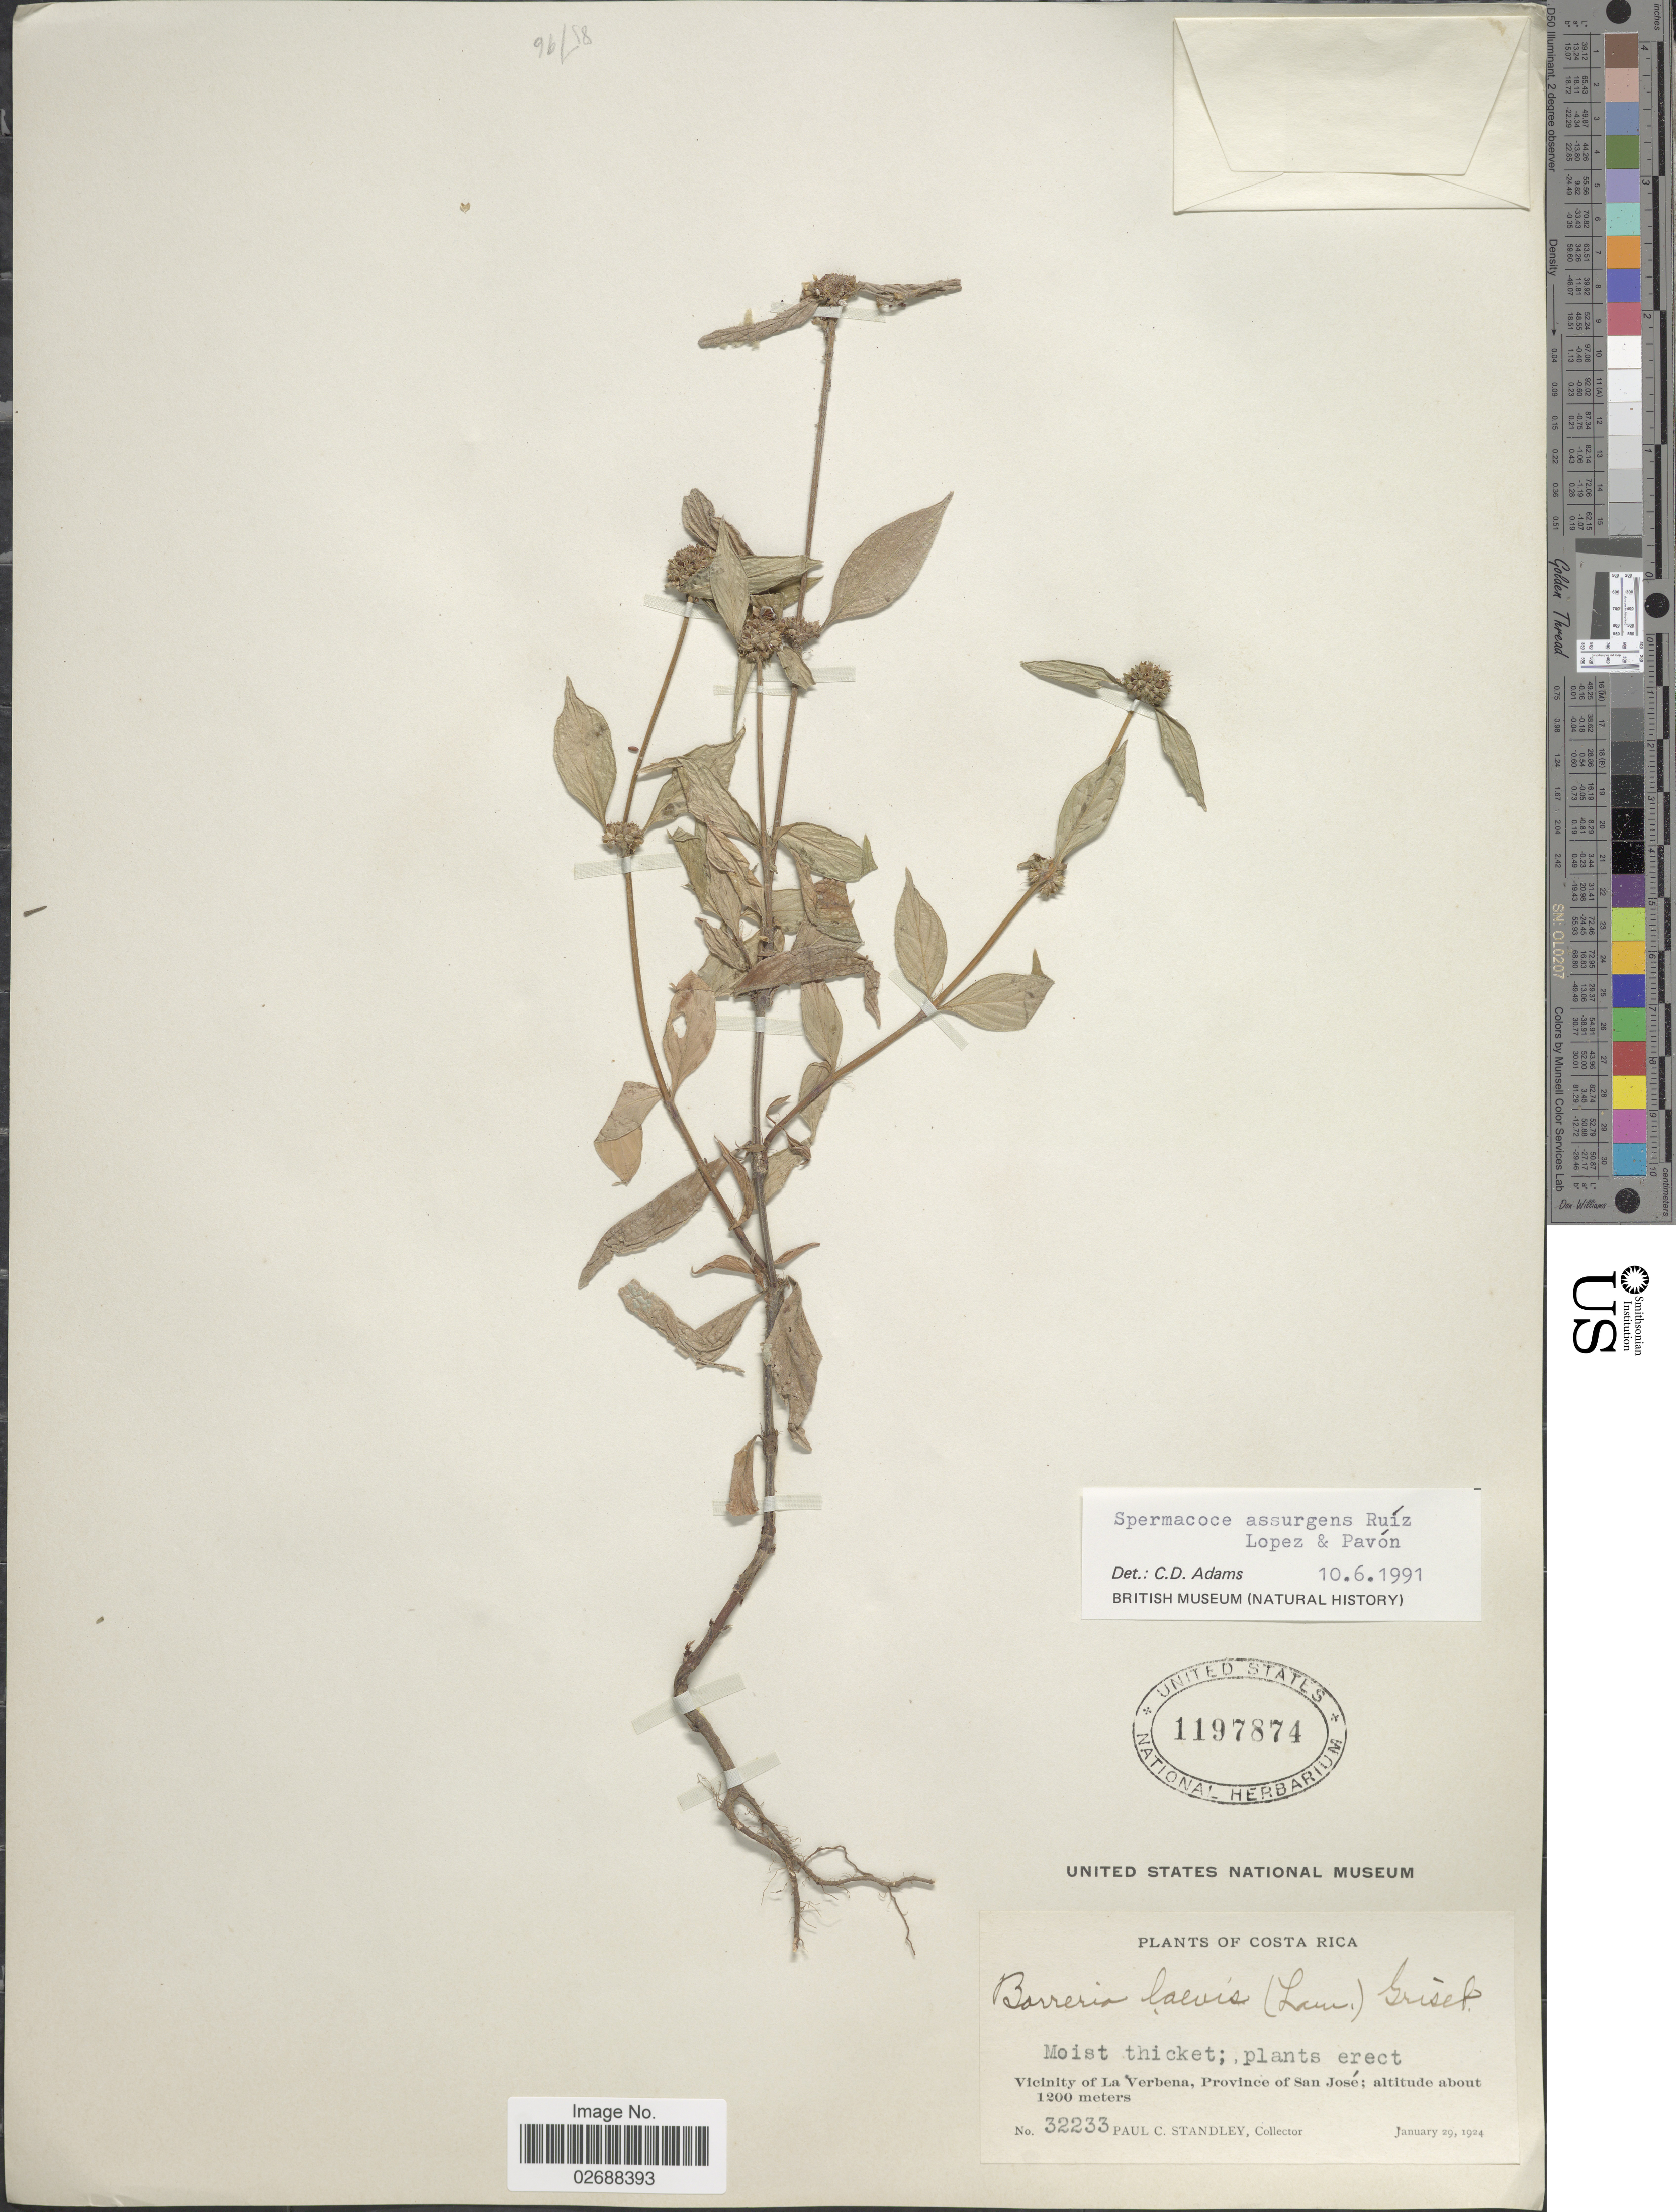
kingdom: Plantae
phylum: Tracheophyta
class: Magnoliopsida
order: Gentianales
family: Rubiaceae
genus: Borreria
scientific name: Borreria assurgens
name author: (Ruiz & Pav.) Griseb.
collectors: P. C. Standley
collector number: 32233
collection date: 1924-01-29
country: Costa Rica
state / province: San José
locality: Vicinity of La Verbena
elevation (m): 1200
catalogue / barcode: US 1197874